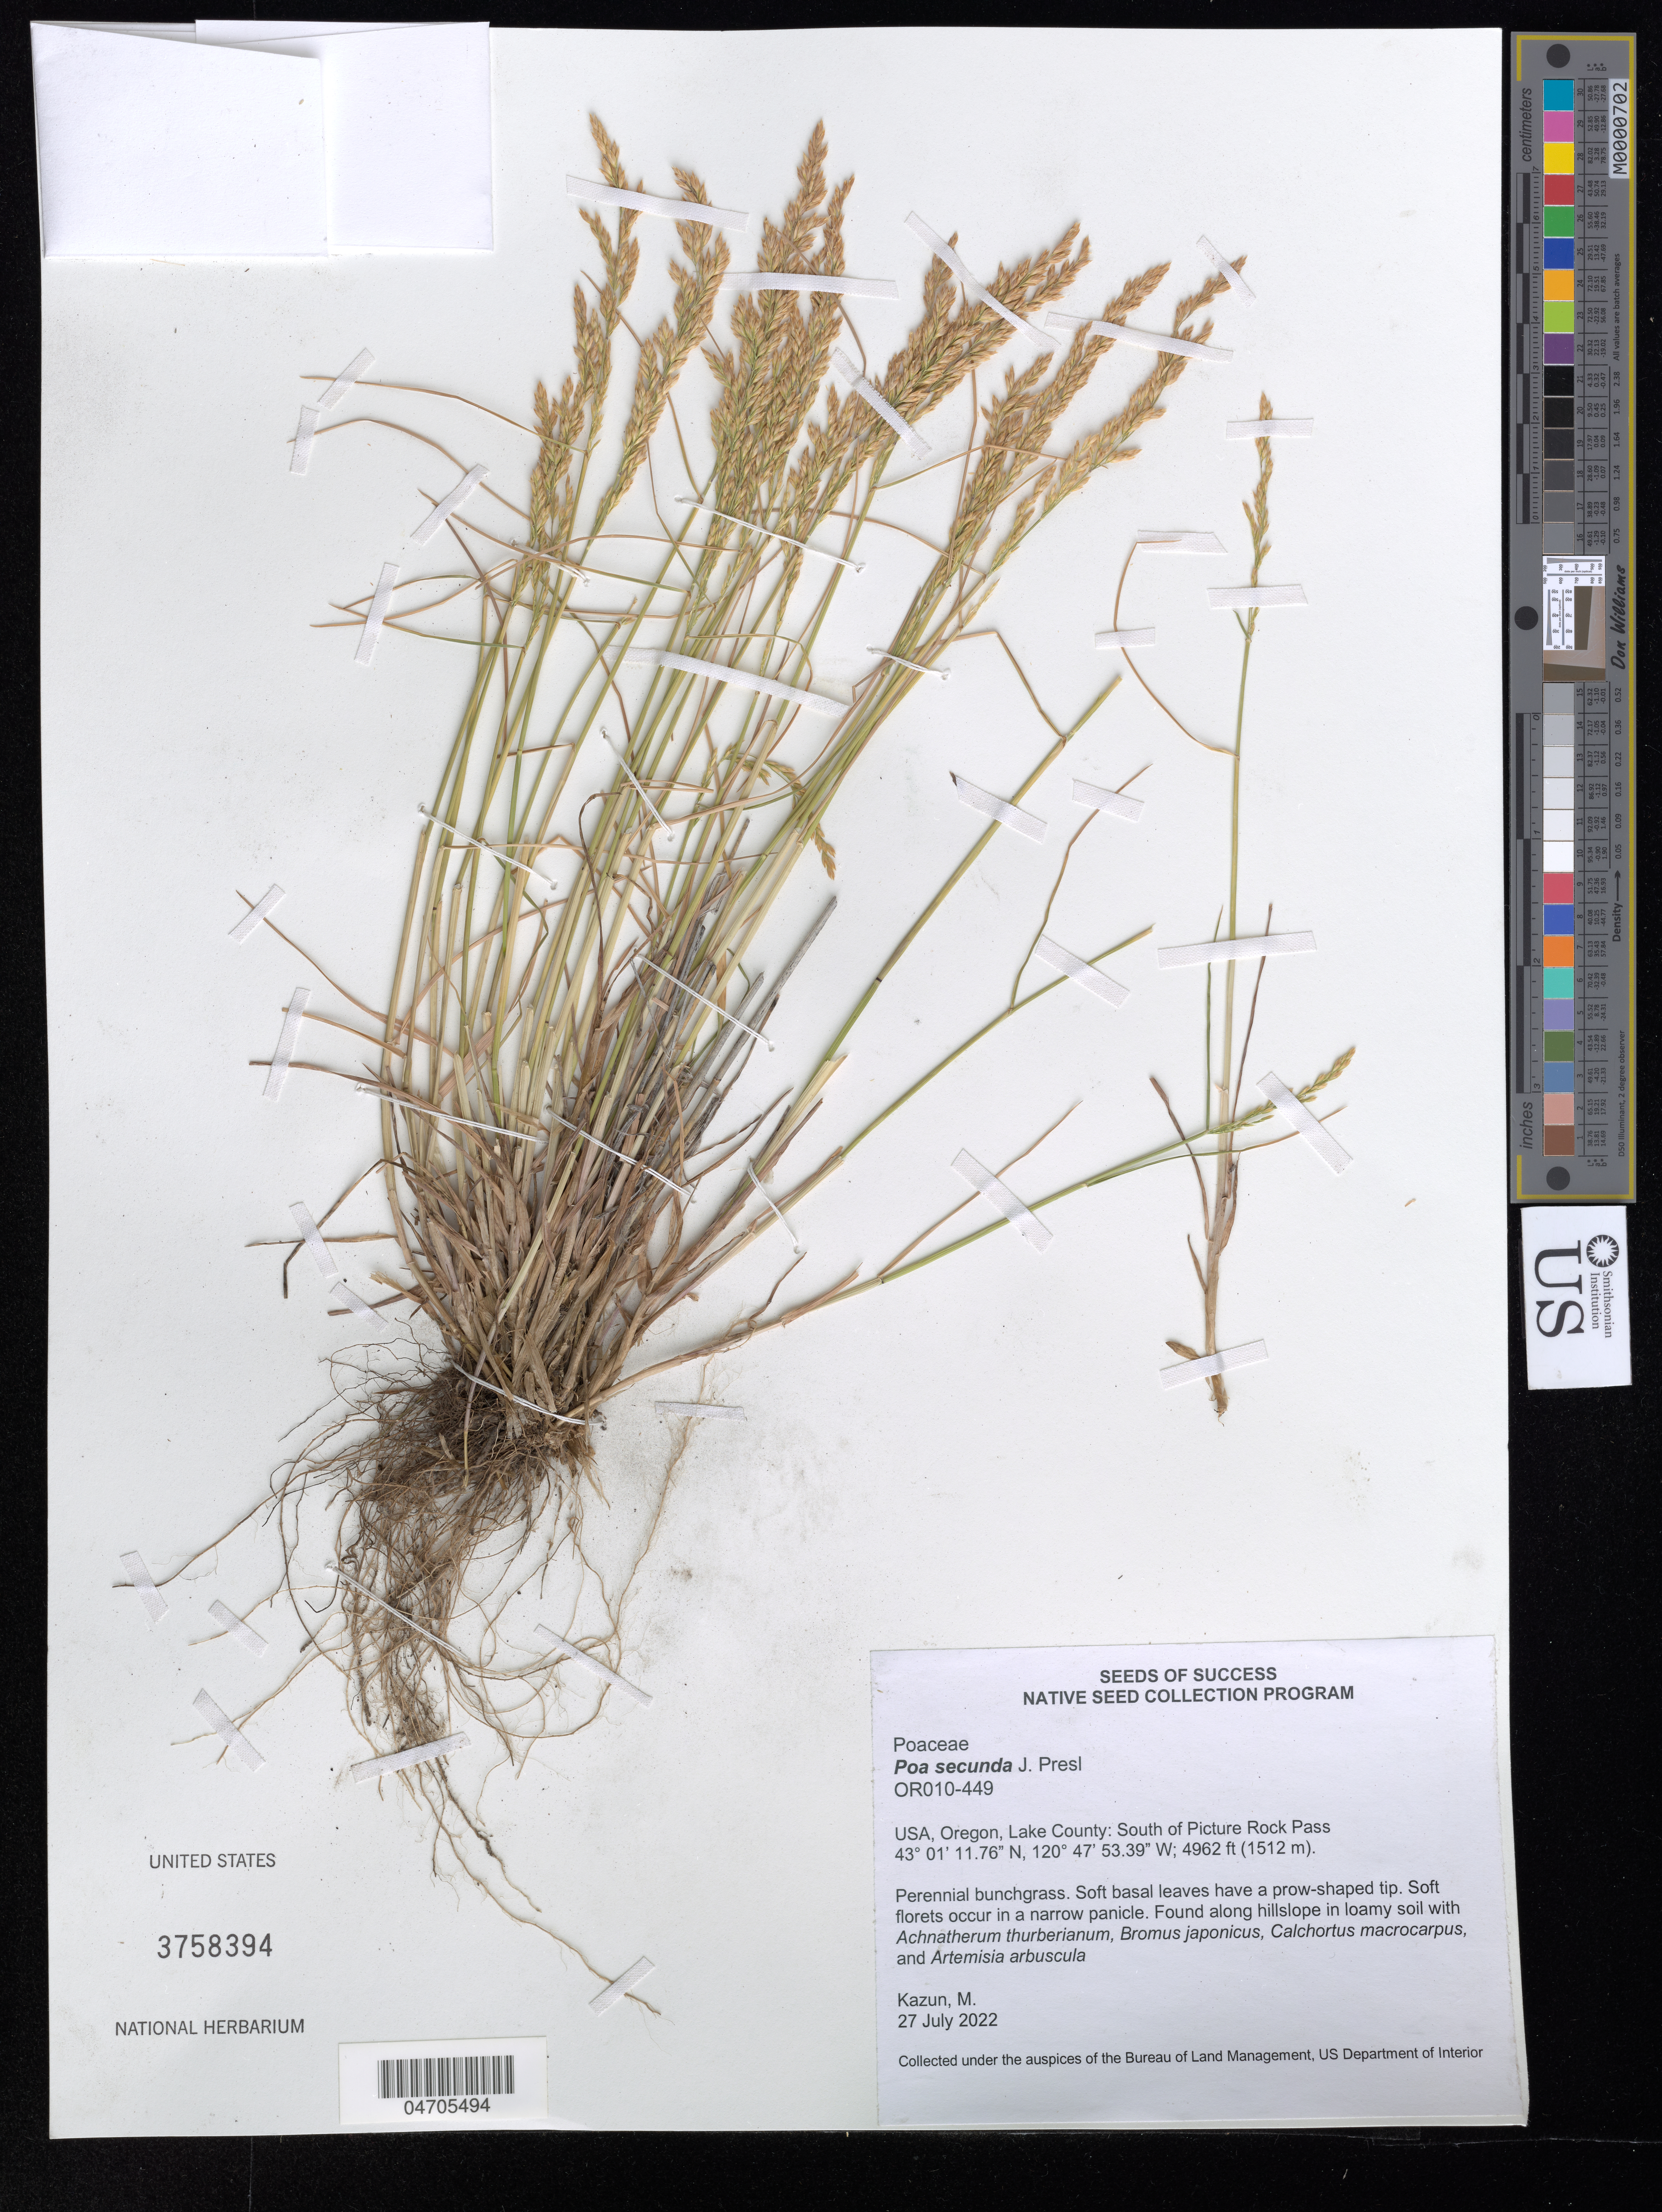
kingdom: Plantae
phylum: Tracheophyta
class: Liliopsida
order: Poales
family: Poaceae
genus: Poa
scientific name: Poa secunda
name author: J. Presl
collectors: M. Kazun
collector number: OR010-449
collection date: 2022-07-27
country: United States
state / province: Oregon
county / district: Lake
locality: Lake County: South of Picture Rock Pass. Along hillslope.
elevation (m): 1512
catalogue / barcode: US 3758394